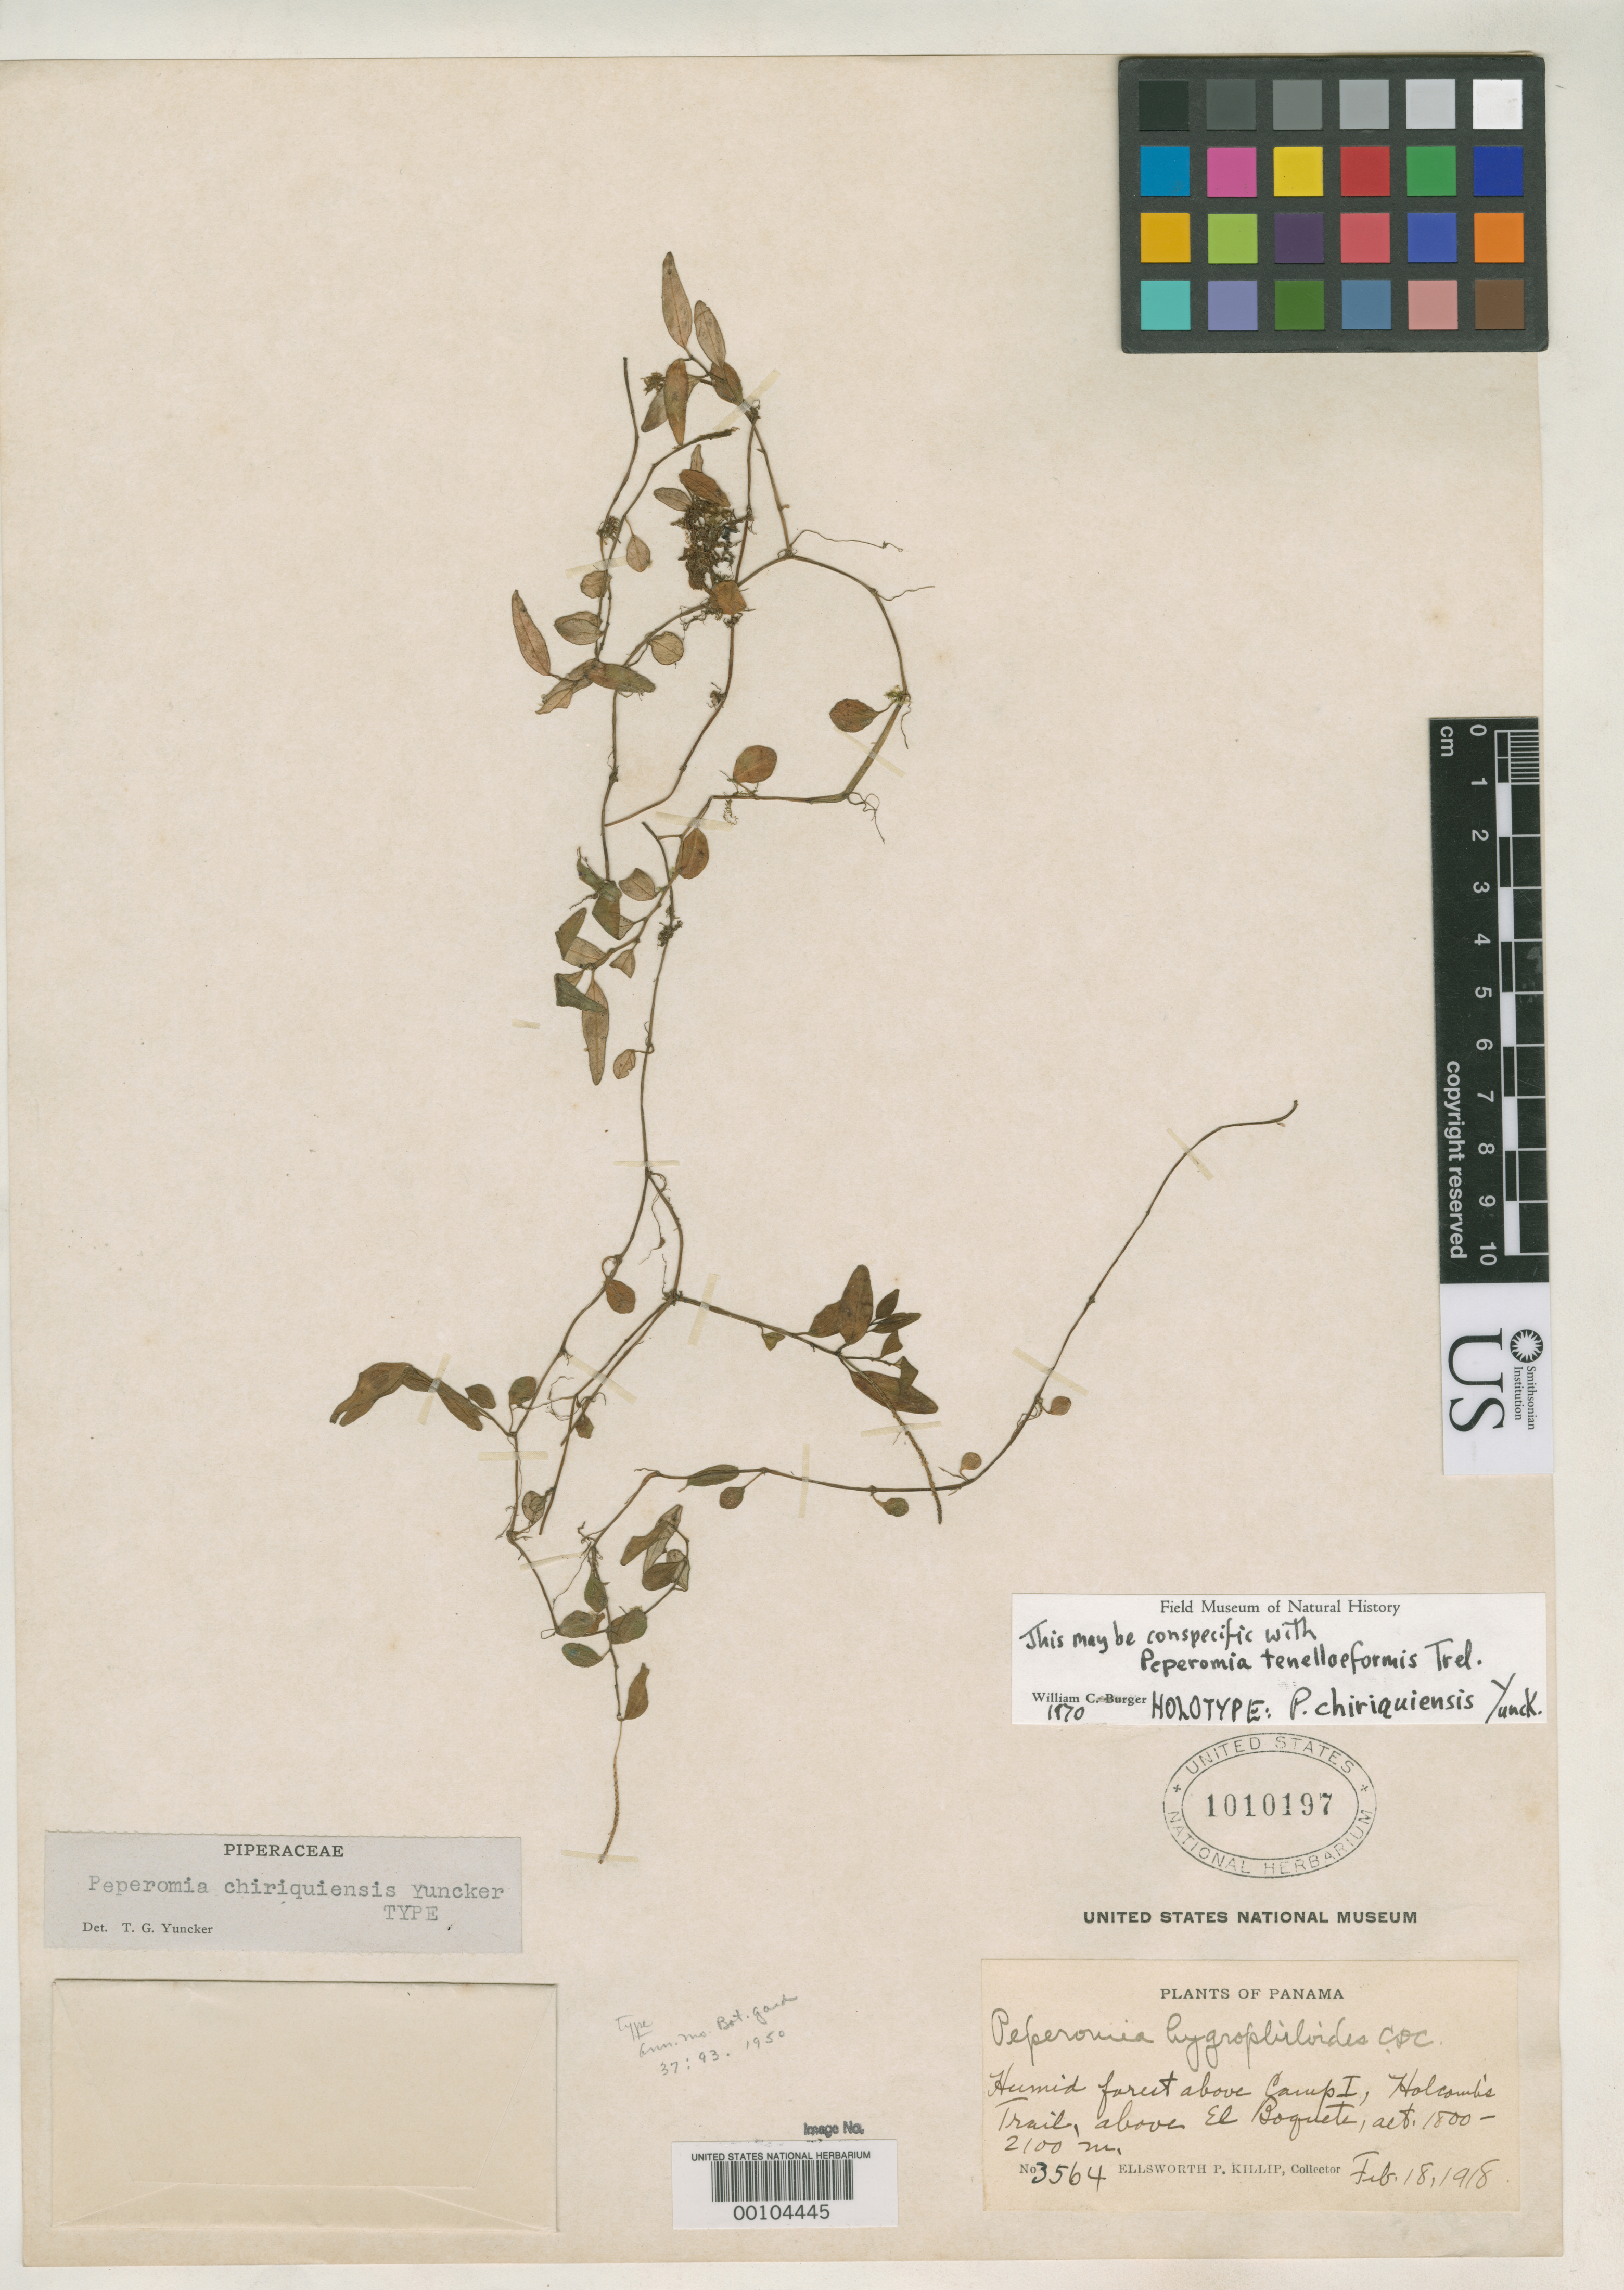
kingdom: Plantae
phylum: Tracheophyta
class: Magnoliopsida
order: Piperales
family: Piperaceae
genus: Peperomia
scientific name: Peperomia chiriquiensis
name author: Yunck.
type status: Holotype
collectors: E. P. Killip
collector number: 3564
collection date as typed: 18 Feb 1918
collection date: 1918-02-18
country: Panama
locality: Holcomb's Trail, El Boquete.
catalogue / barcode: US 1010197